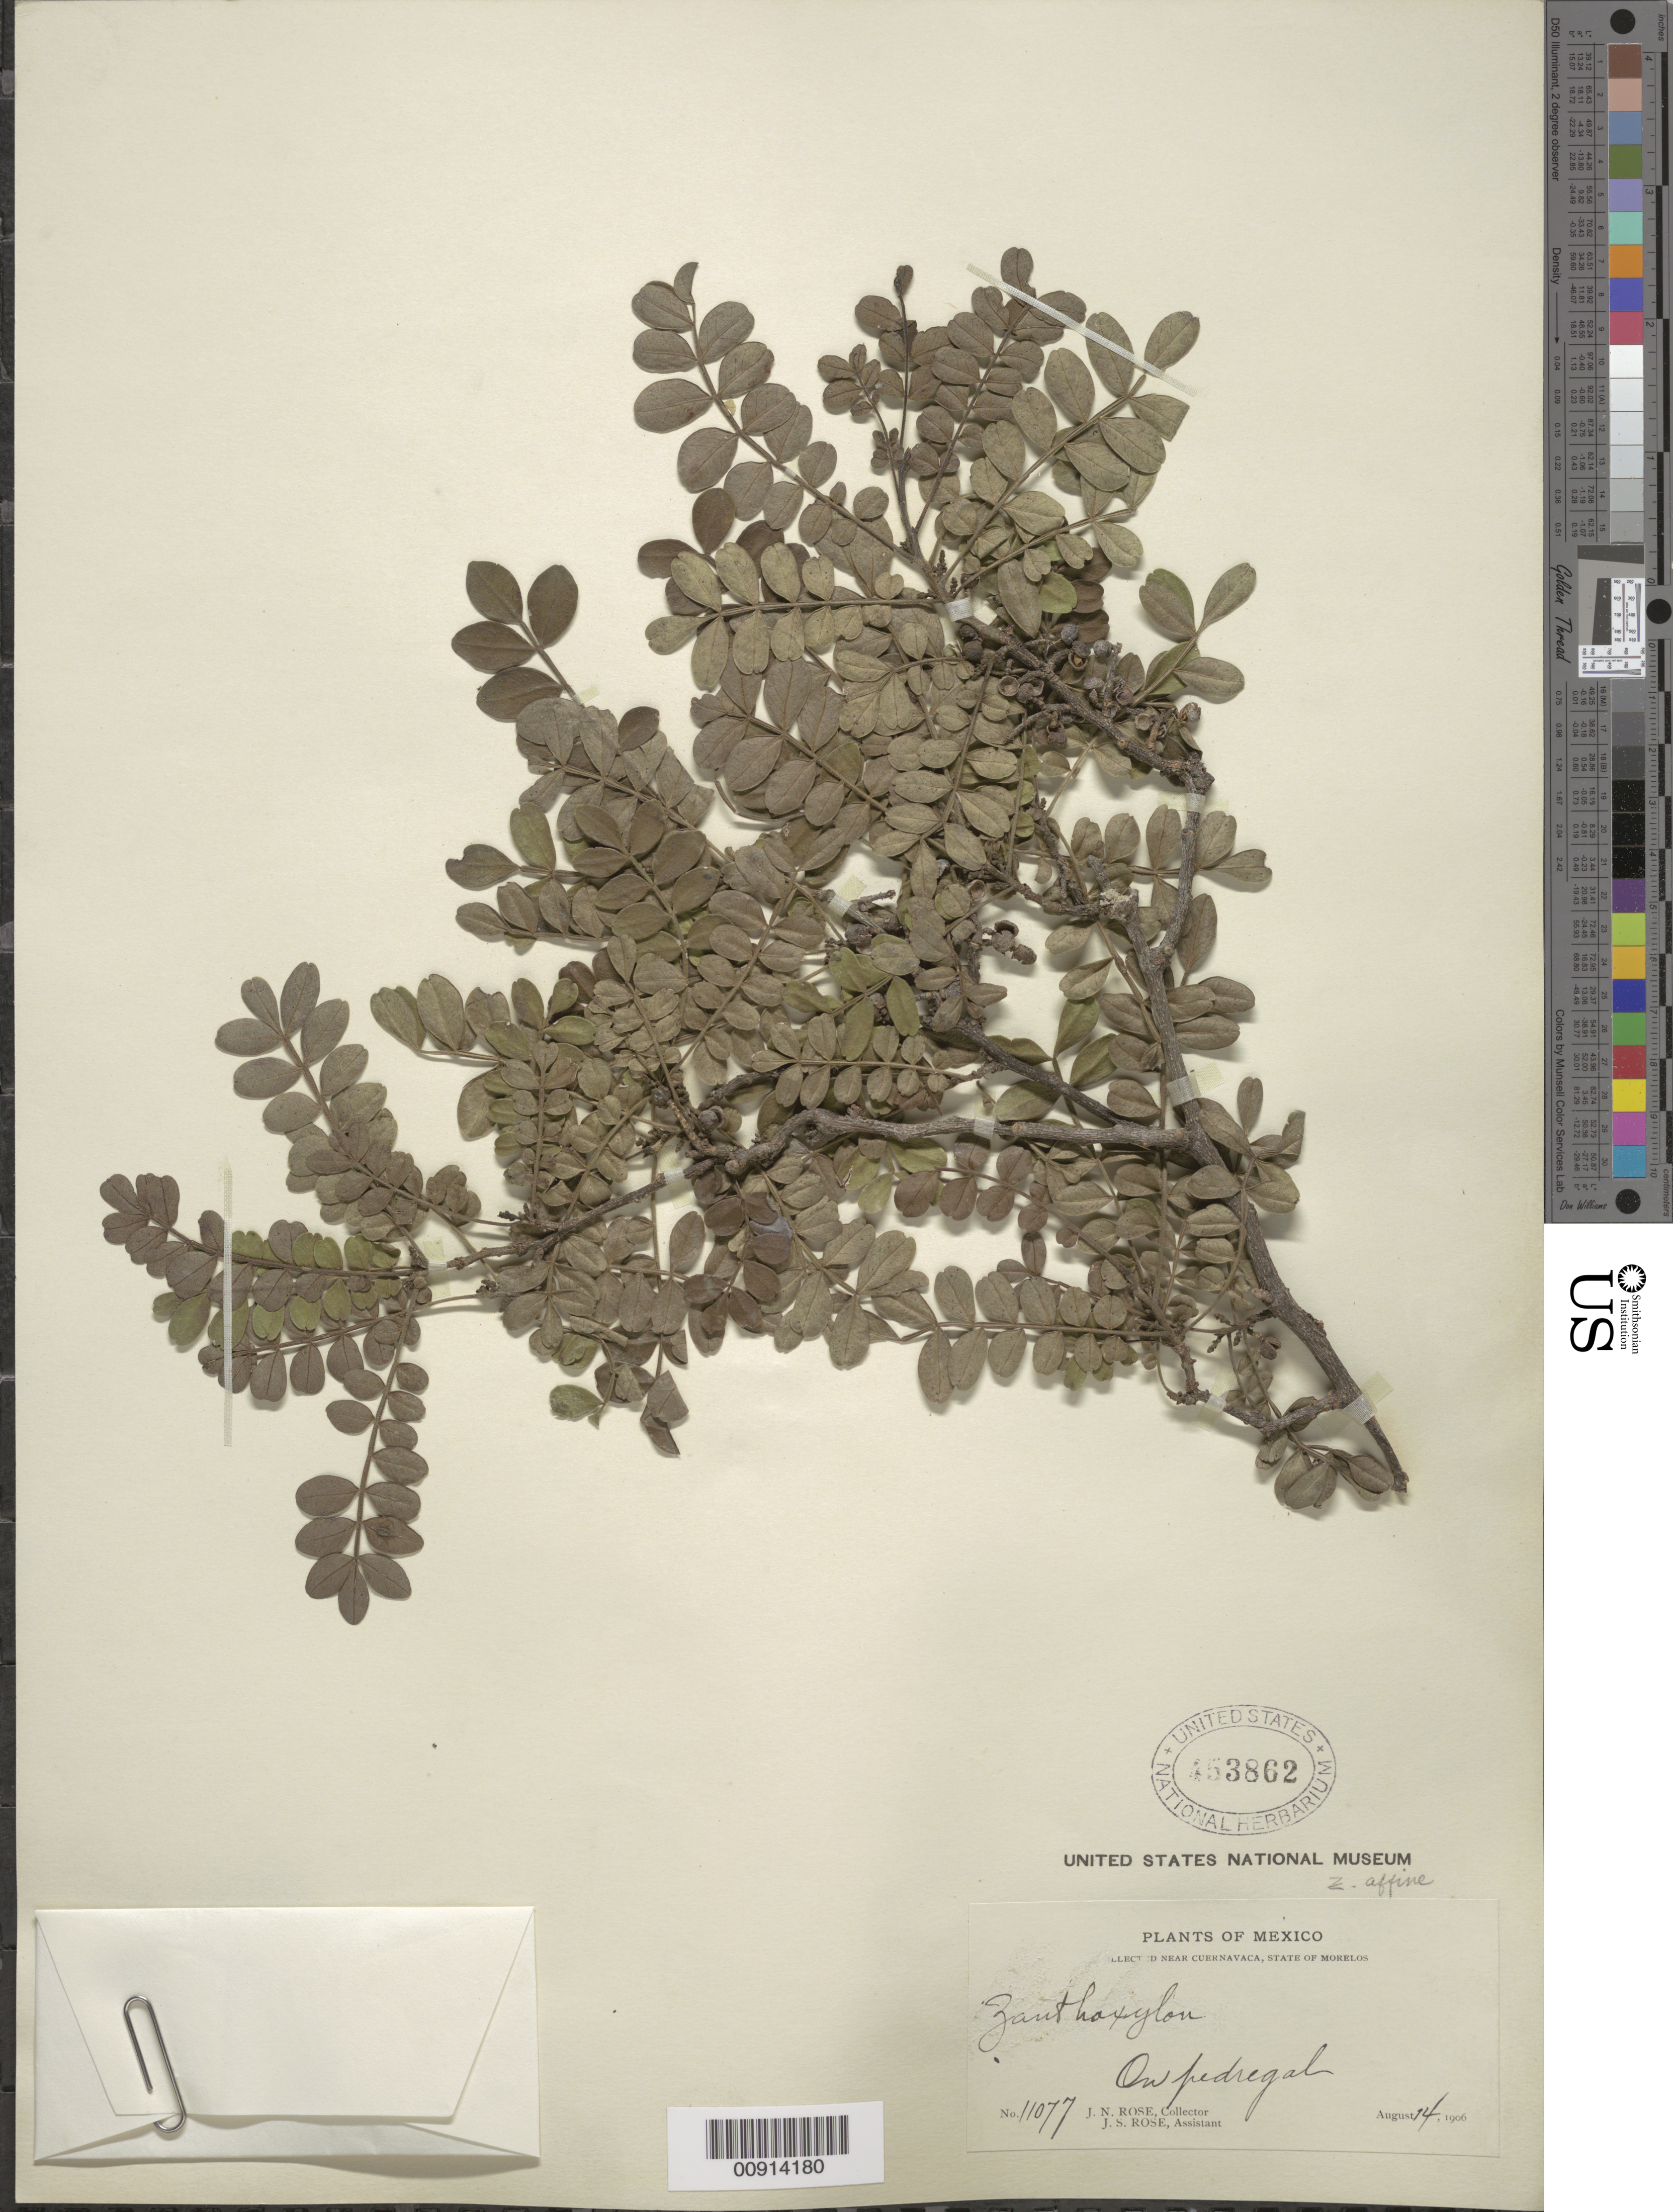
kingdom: Plantae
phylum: Tracheophyta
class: Magnoliopsida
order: Sapindales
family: Rutaceae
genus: Zanthoxylum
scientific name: Zanthoxylum affine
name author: Kunth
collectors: J. N. Rose & J. S. Rose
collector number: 11077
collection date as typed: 14 Aug 1906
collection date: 1906-08-14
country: Mexico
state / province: Morelos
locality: Near Cuernavaca, State of Morelos.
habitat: On pedregal.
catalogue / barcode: US 453862